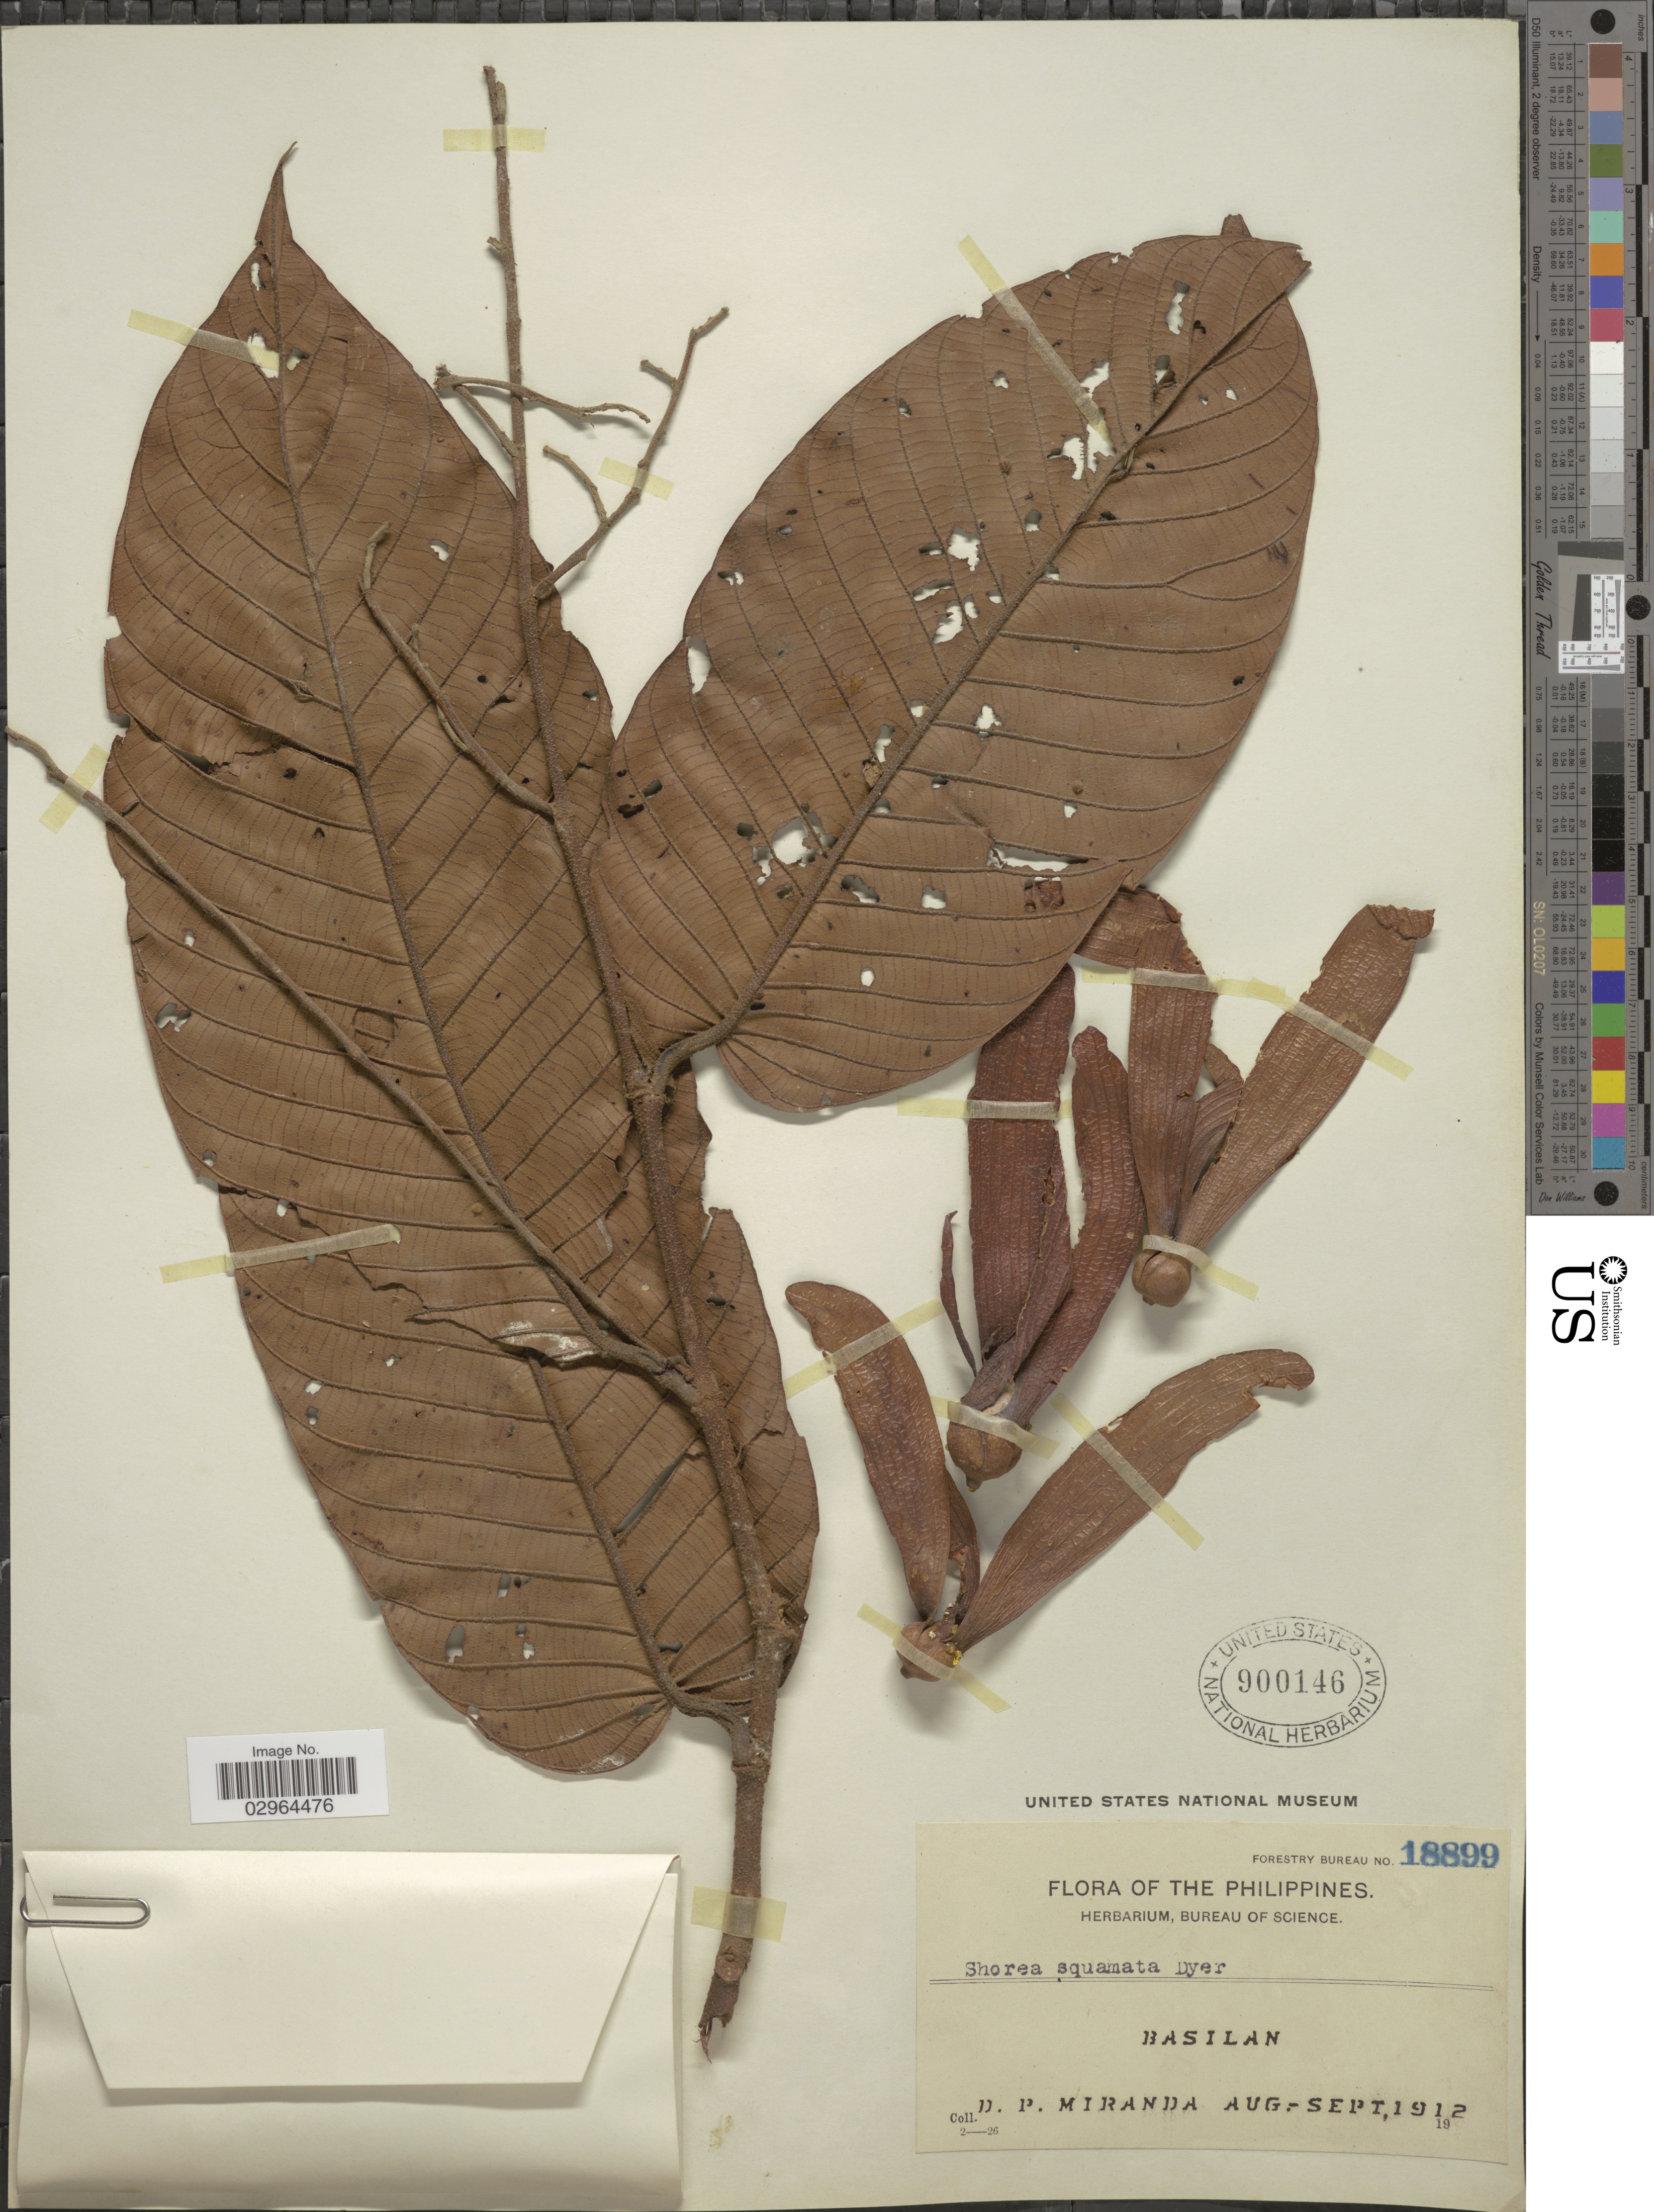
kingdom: Plantae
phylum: Tracheophyta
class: Magnoliopsida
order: Malvales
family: Dipterocarpaceae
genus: Rubroshorea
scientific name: Rubroshorea palosapis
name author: (Blanco) P.S. Ashton & J. Heck.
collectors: D. P. Miranda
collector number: Forestry Bureau 18899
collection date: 1912-08/1912-09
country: Philippines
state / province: Muslim Mindanao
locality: Basilan.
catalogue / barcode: US 900146